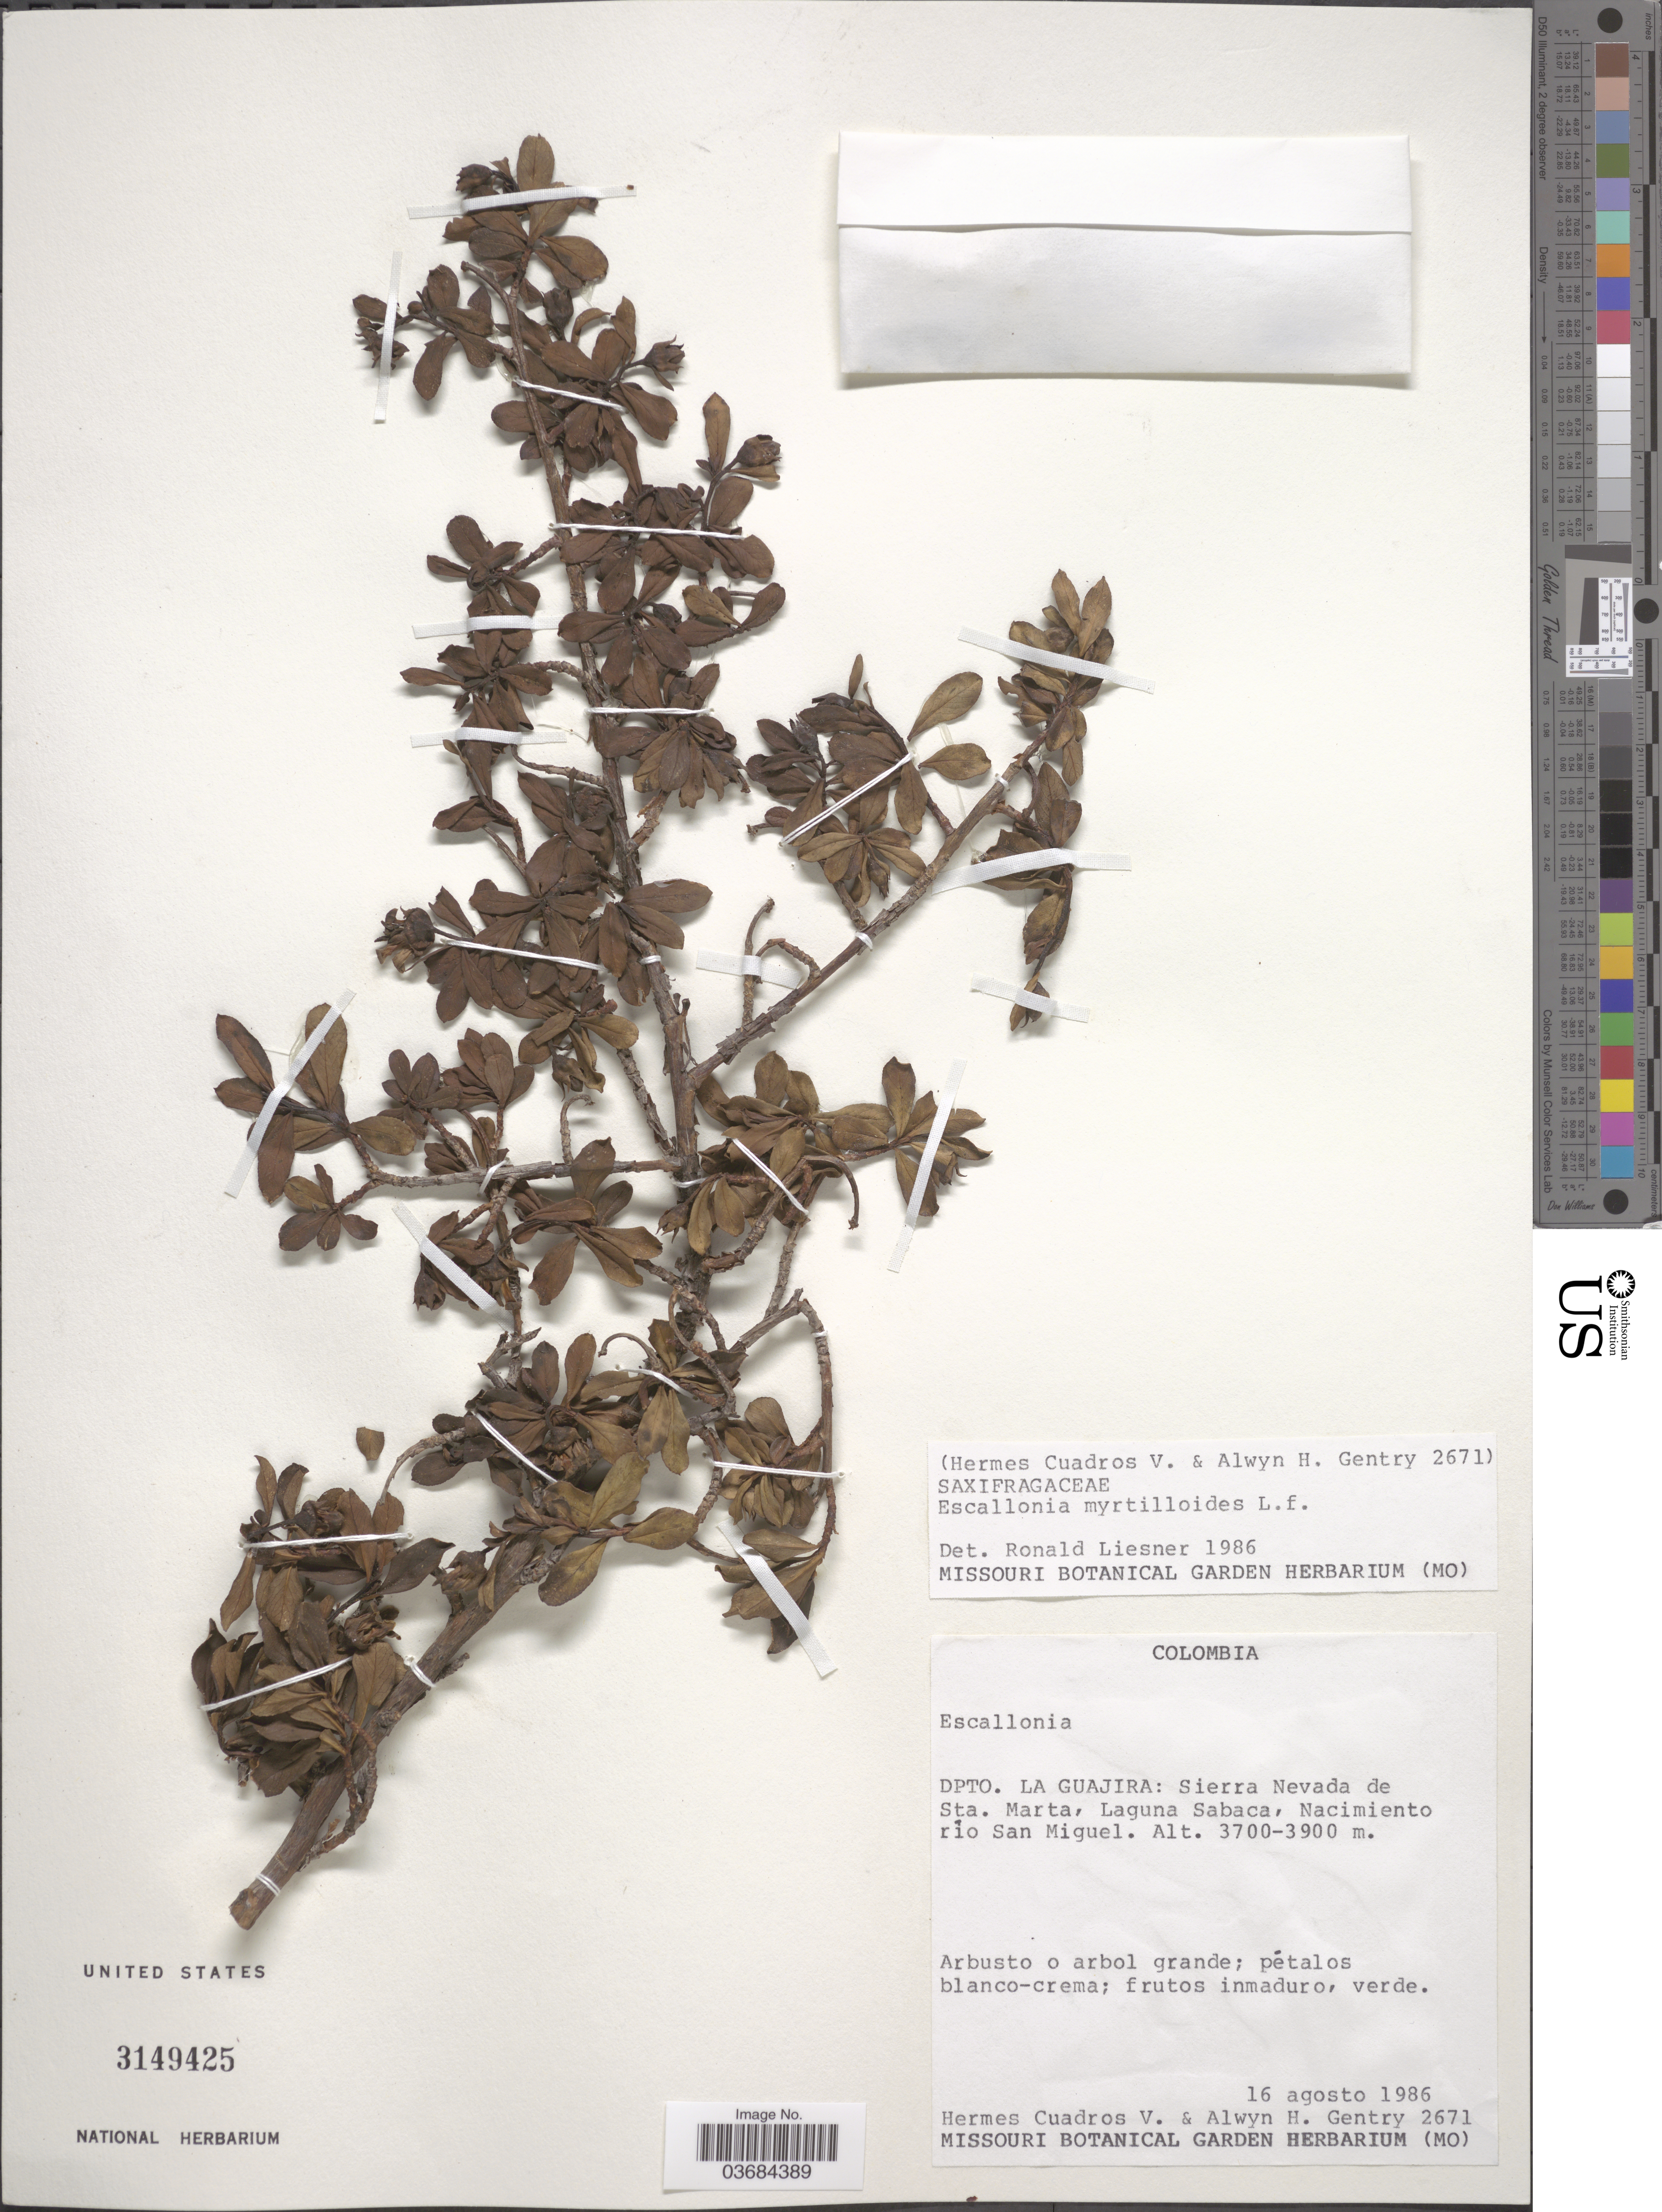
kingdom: Plantae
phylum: Tracheophyta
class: Magnoliopsida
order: Escalloniales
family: Escalloniaceae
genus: Escallonia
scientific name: Escallonia myrtilloides var. myrtilloides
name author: L. f.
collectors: H. Cuadros V. & A. H. Gentry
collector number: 2671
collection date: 1986-08-16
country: Colombia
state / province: La Guajira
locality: Dpto. La Guajira: Sierra Nevada de Sta. Marta, Laguna Sabaca, Nacimiento río San Miguel.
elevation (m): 3700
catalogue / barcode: US 3149425